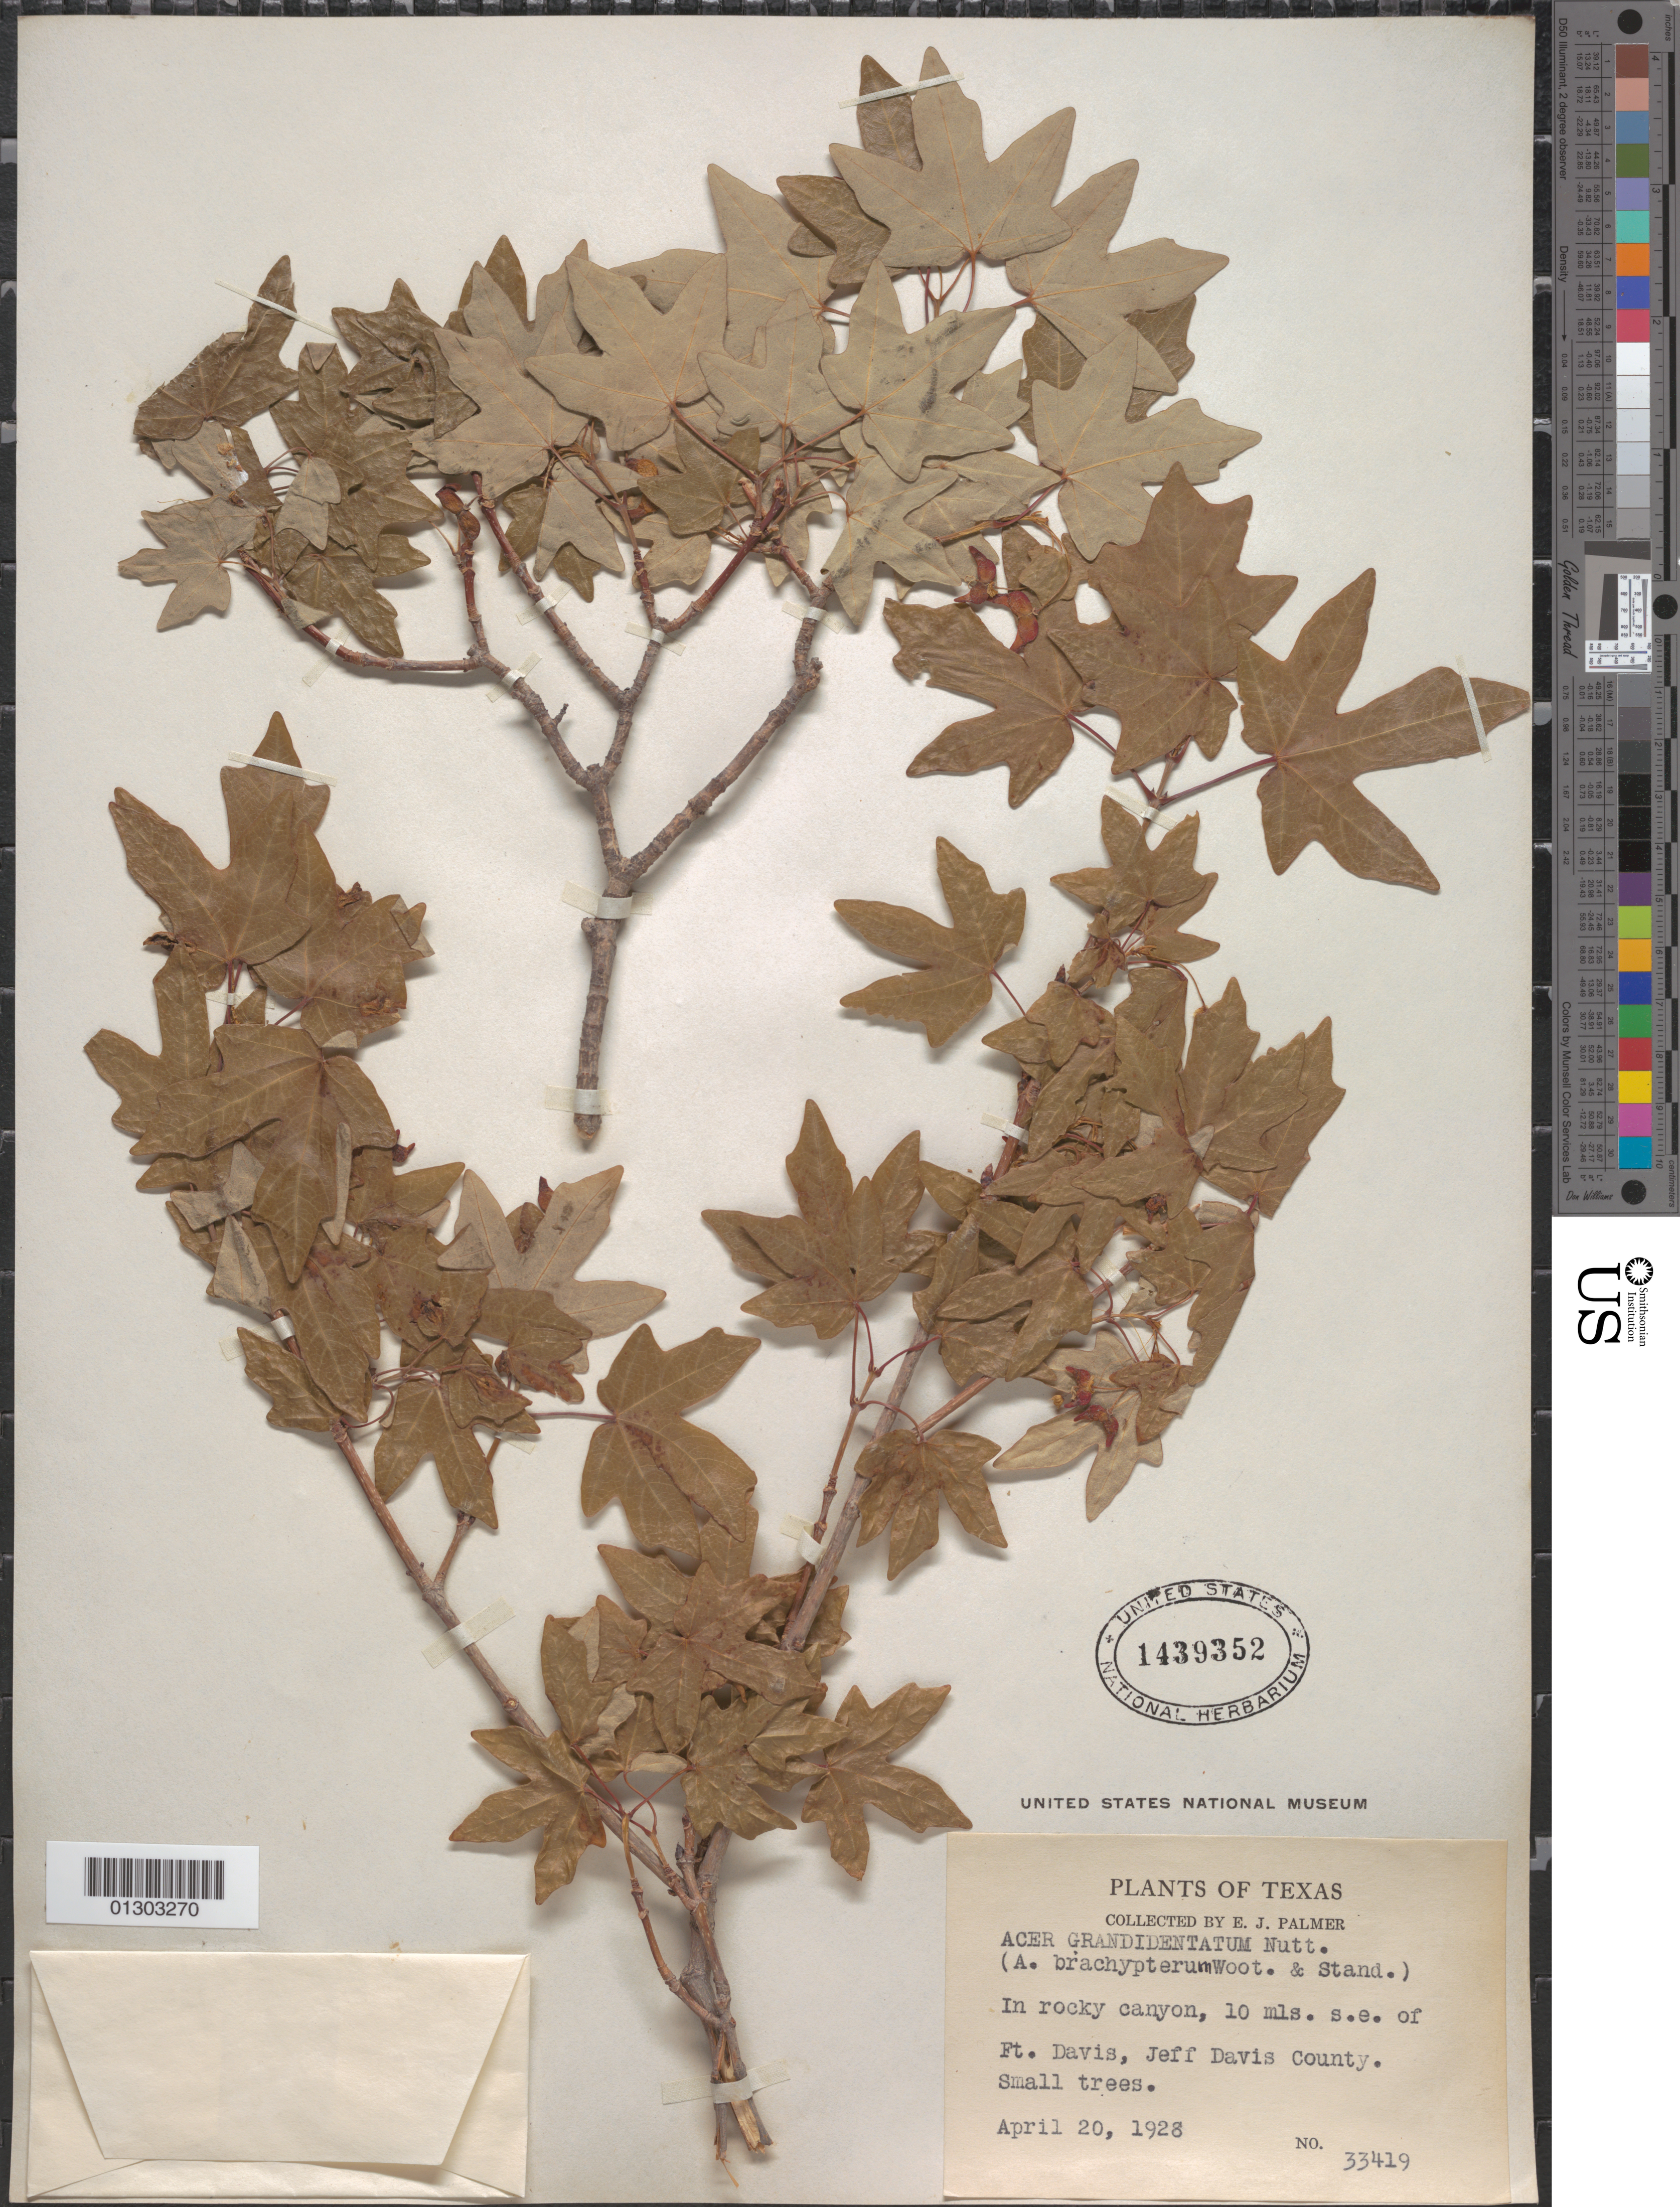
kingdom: Plantae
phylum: Tracheophyta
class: Magnoliopsida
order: Sapindales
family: Sapindaceae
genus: Acer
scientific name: Acer grandidentatum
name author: Nutt.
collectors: E. J. Palmer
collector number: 33419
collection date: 1928-04-20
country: United States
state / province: Texas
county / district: Jeff Davis County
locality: Jeff Davis County, 10 miles SE of Ft. Davis.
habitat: In rocky canyon.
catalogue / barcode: US 1439352